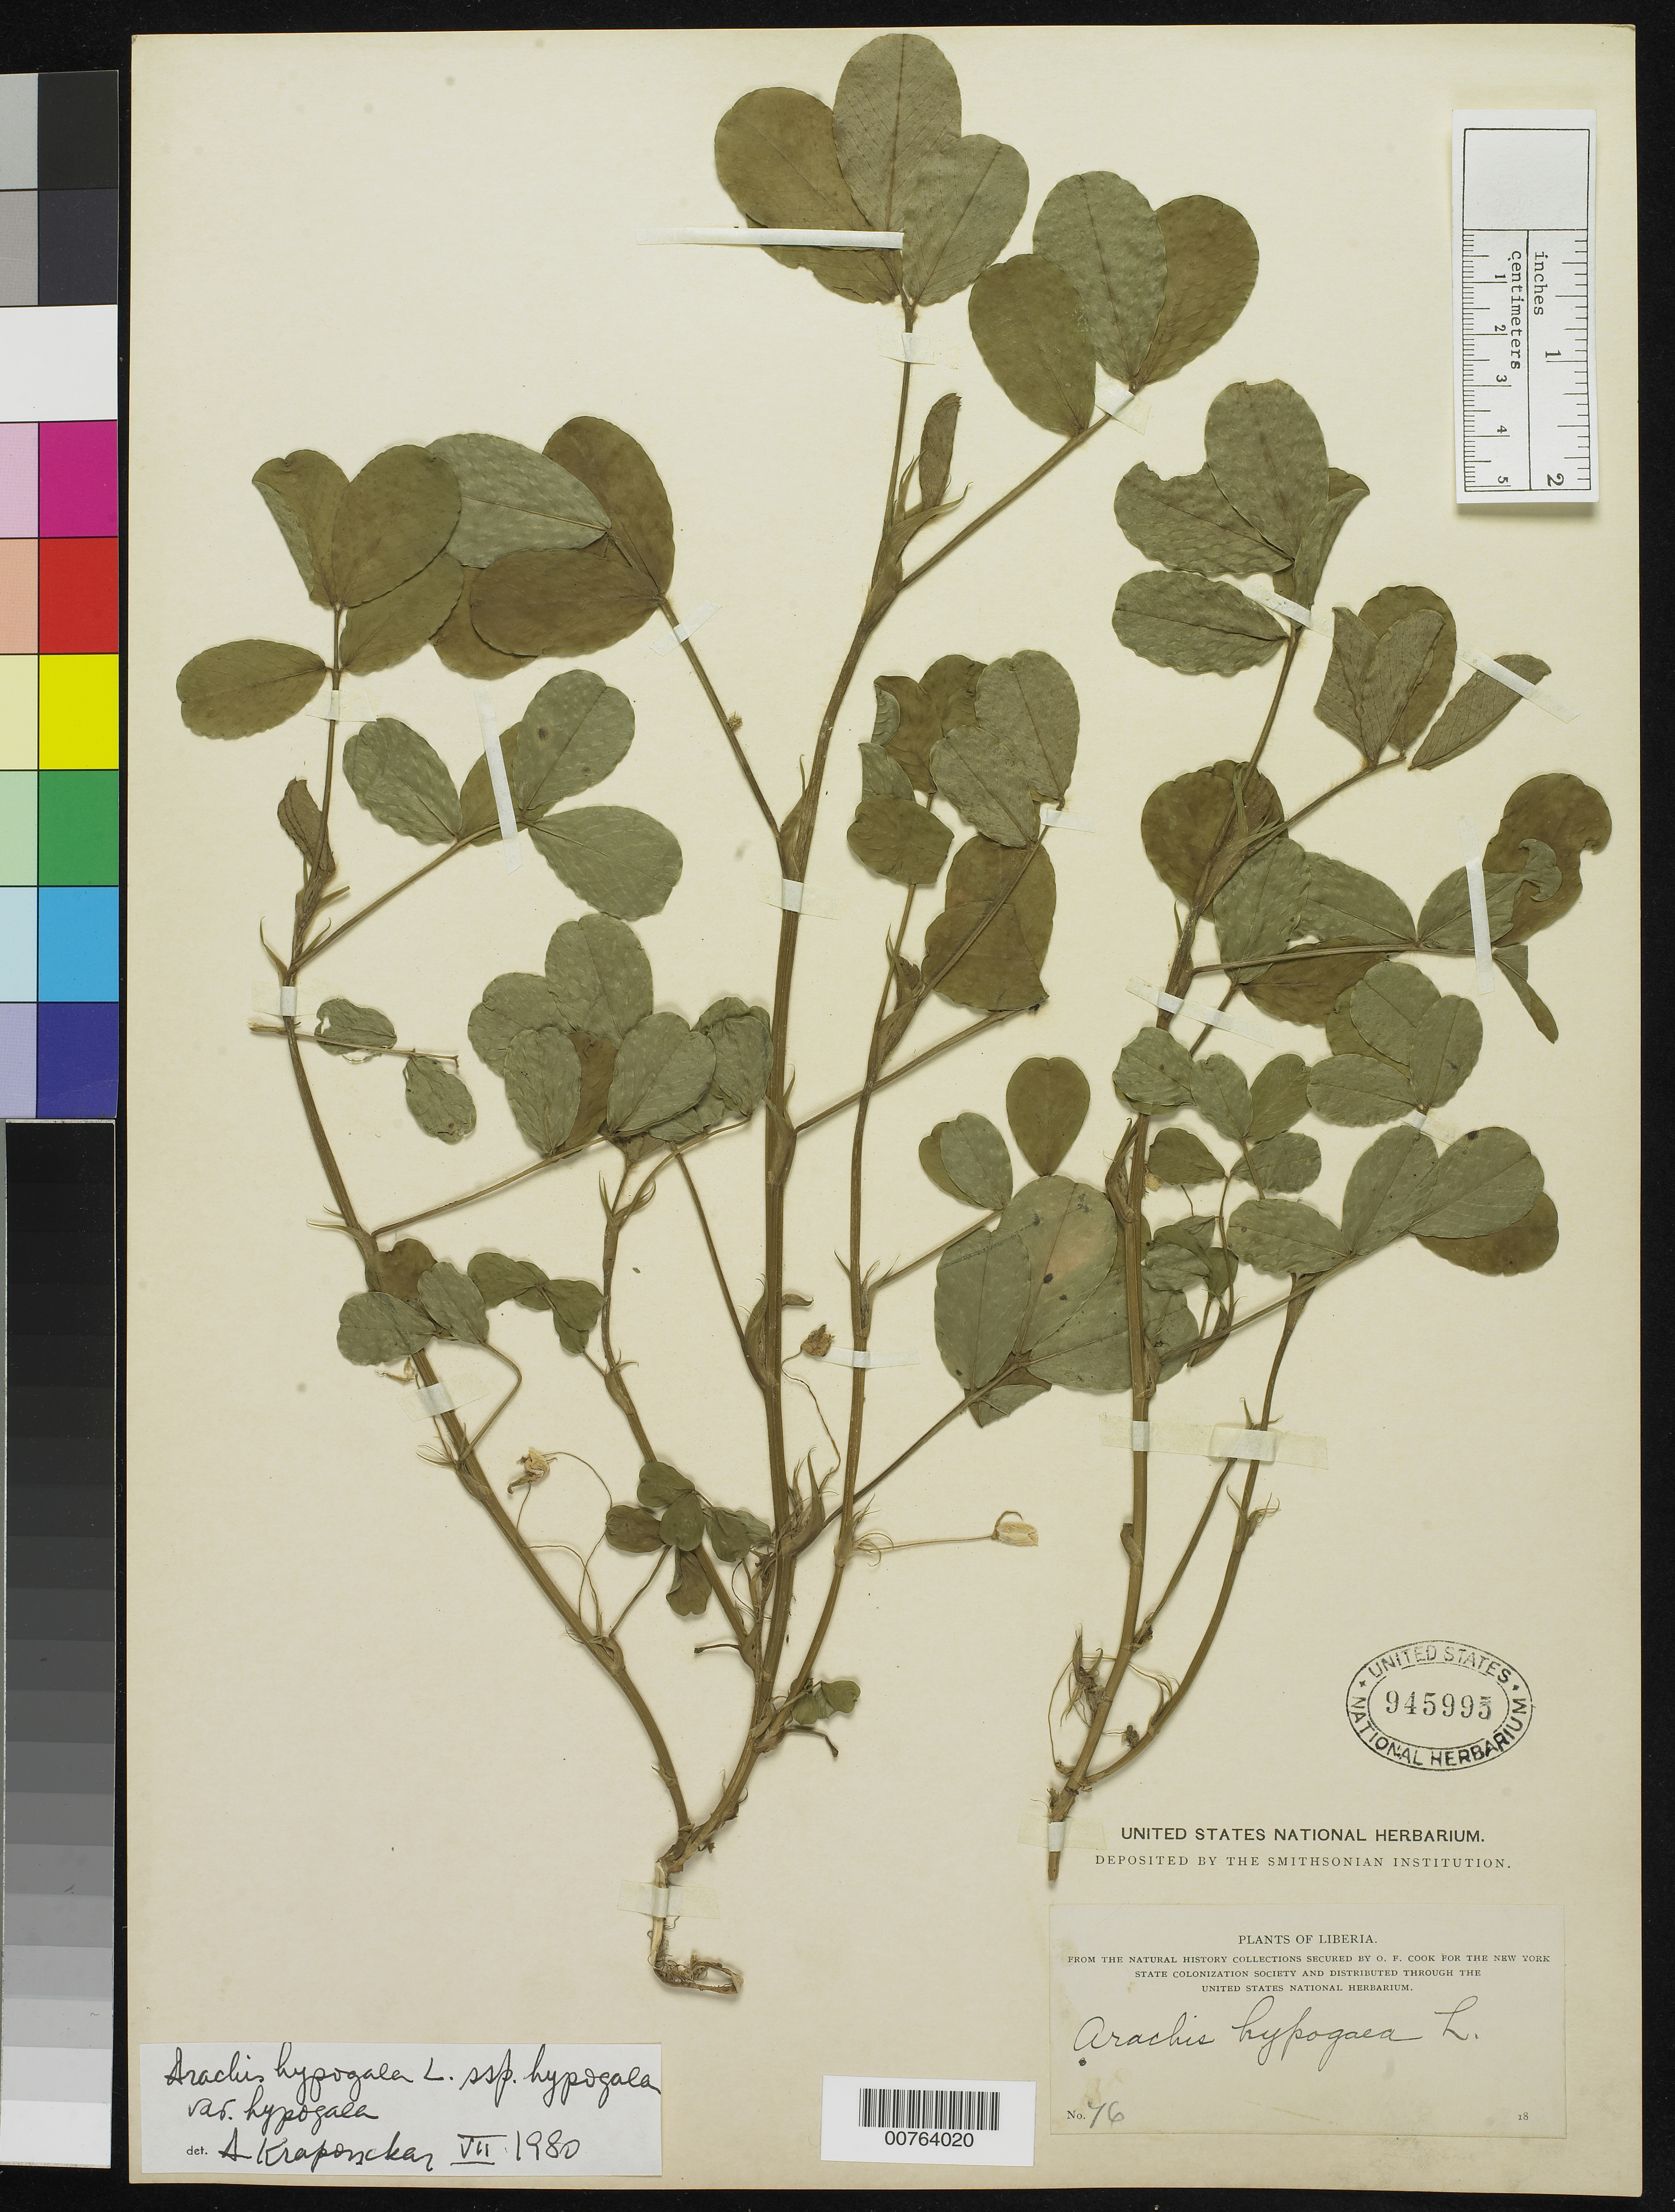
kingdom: Plantae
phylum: Tracheophyta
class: Magnoliopsida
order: Fabales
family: Fabaceae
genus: Arachis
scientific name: Arachis hypogaea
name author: L.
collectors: O. F. Cook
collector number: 46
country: Liberia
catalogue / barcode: US 945995